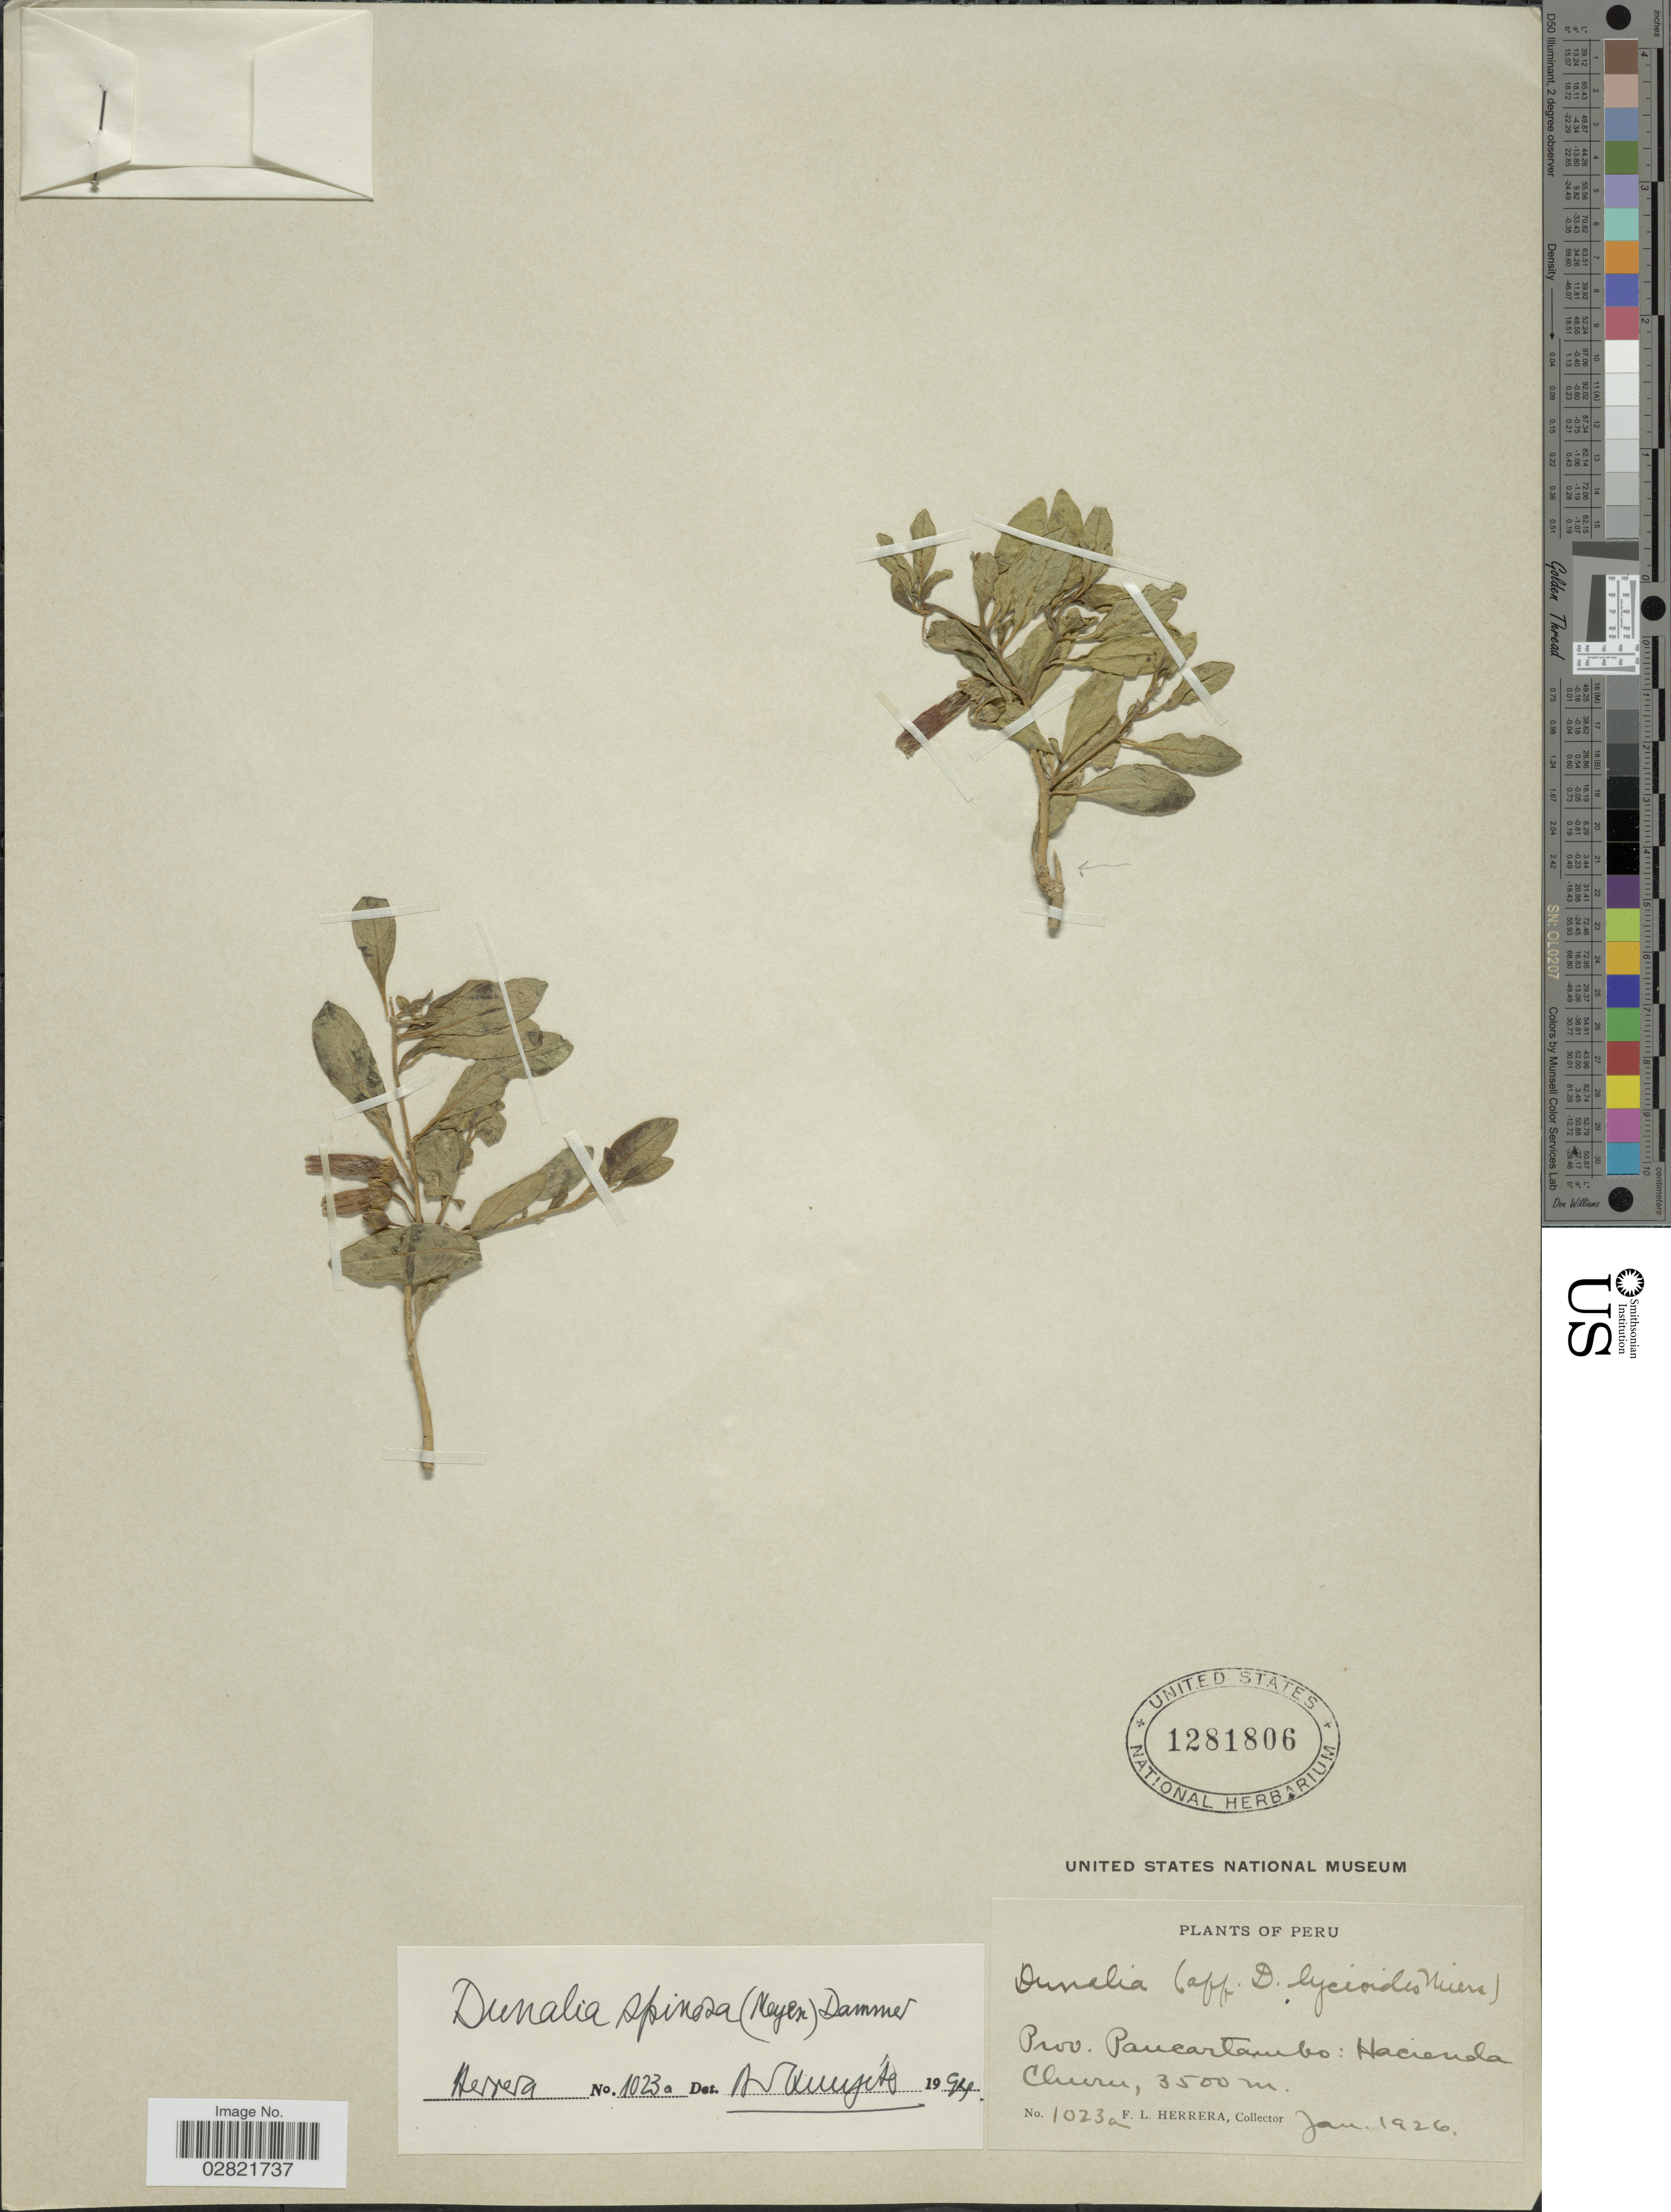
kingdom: Plantae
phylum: Tracheophyta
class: Magnoliopsida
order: Solanales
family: Solanaceae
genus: Dunalia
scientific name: Dunalia spinosa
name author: (Meyen) Dammer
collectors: F. L. Herrera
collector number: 1023a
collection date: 1926-01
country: Peru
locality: Prov. Paucartambo: Hacienda Churu.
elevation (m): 3500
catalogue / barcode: US 1281806